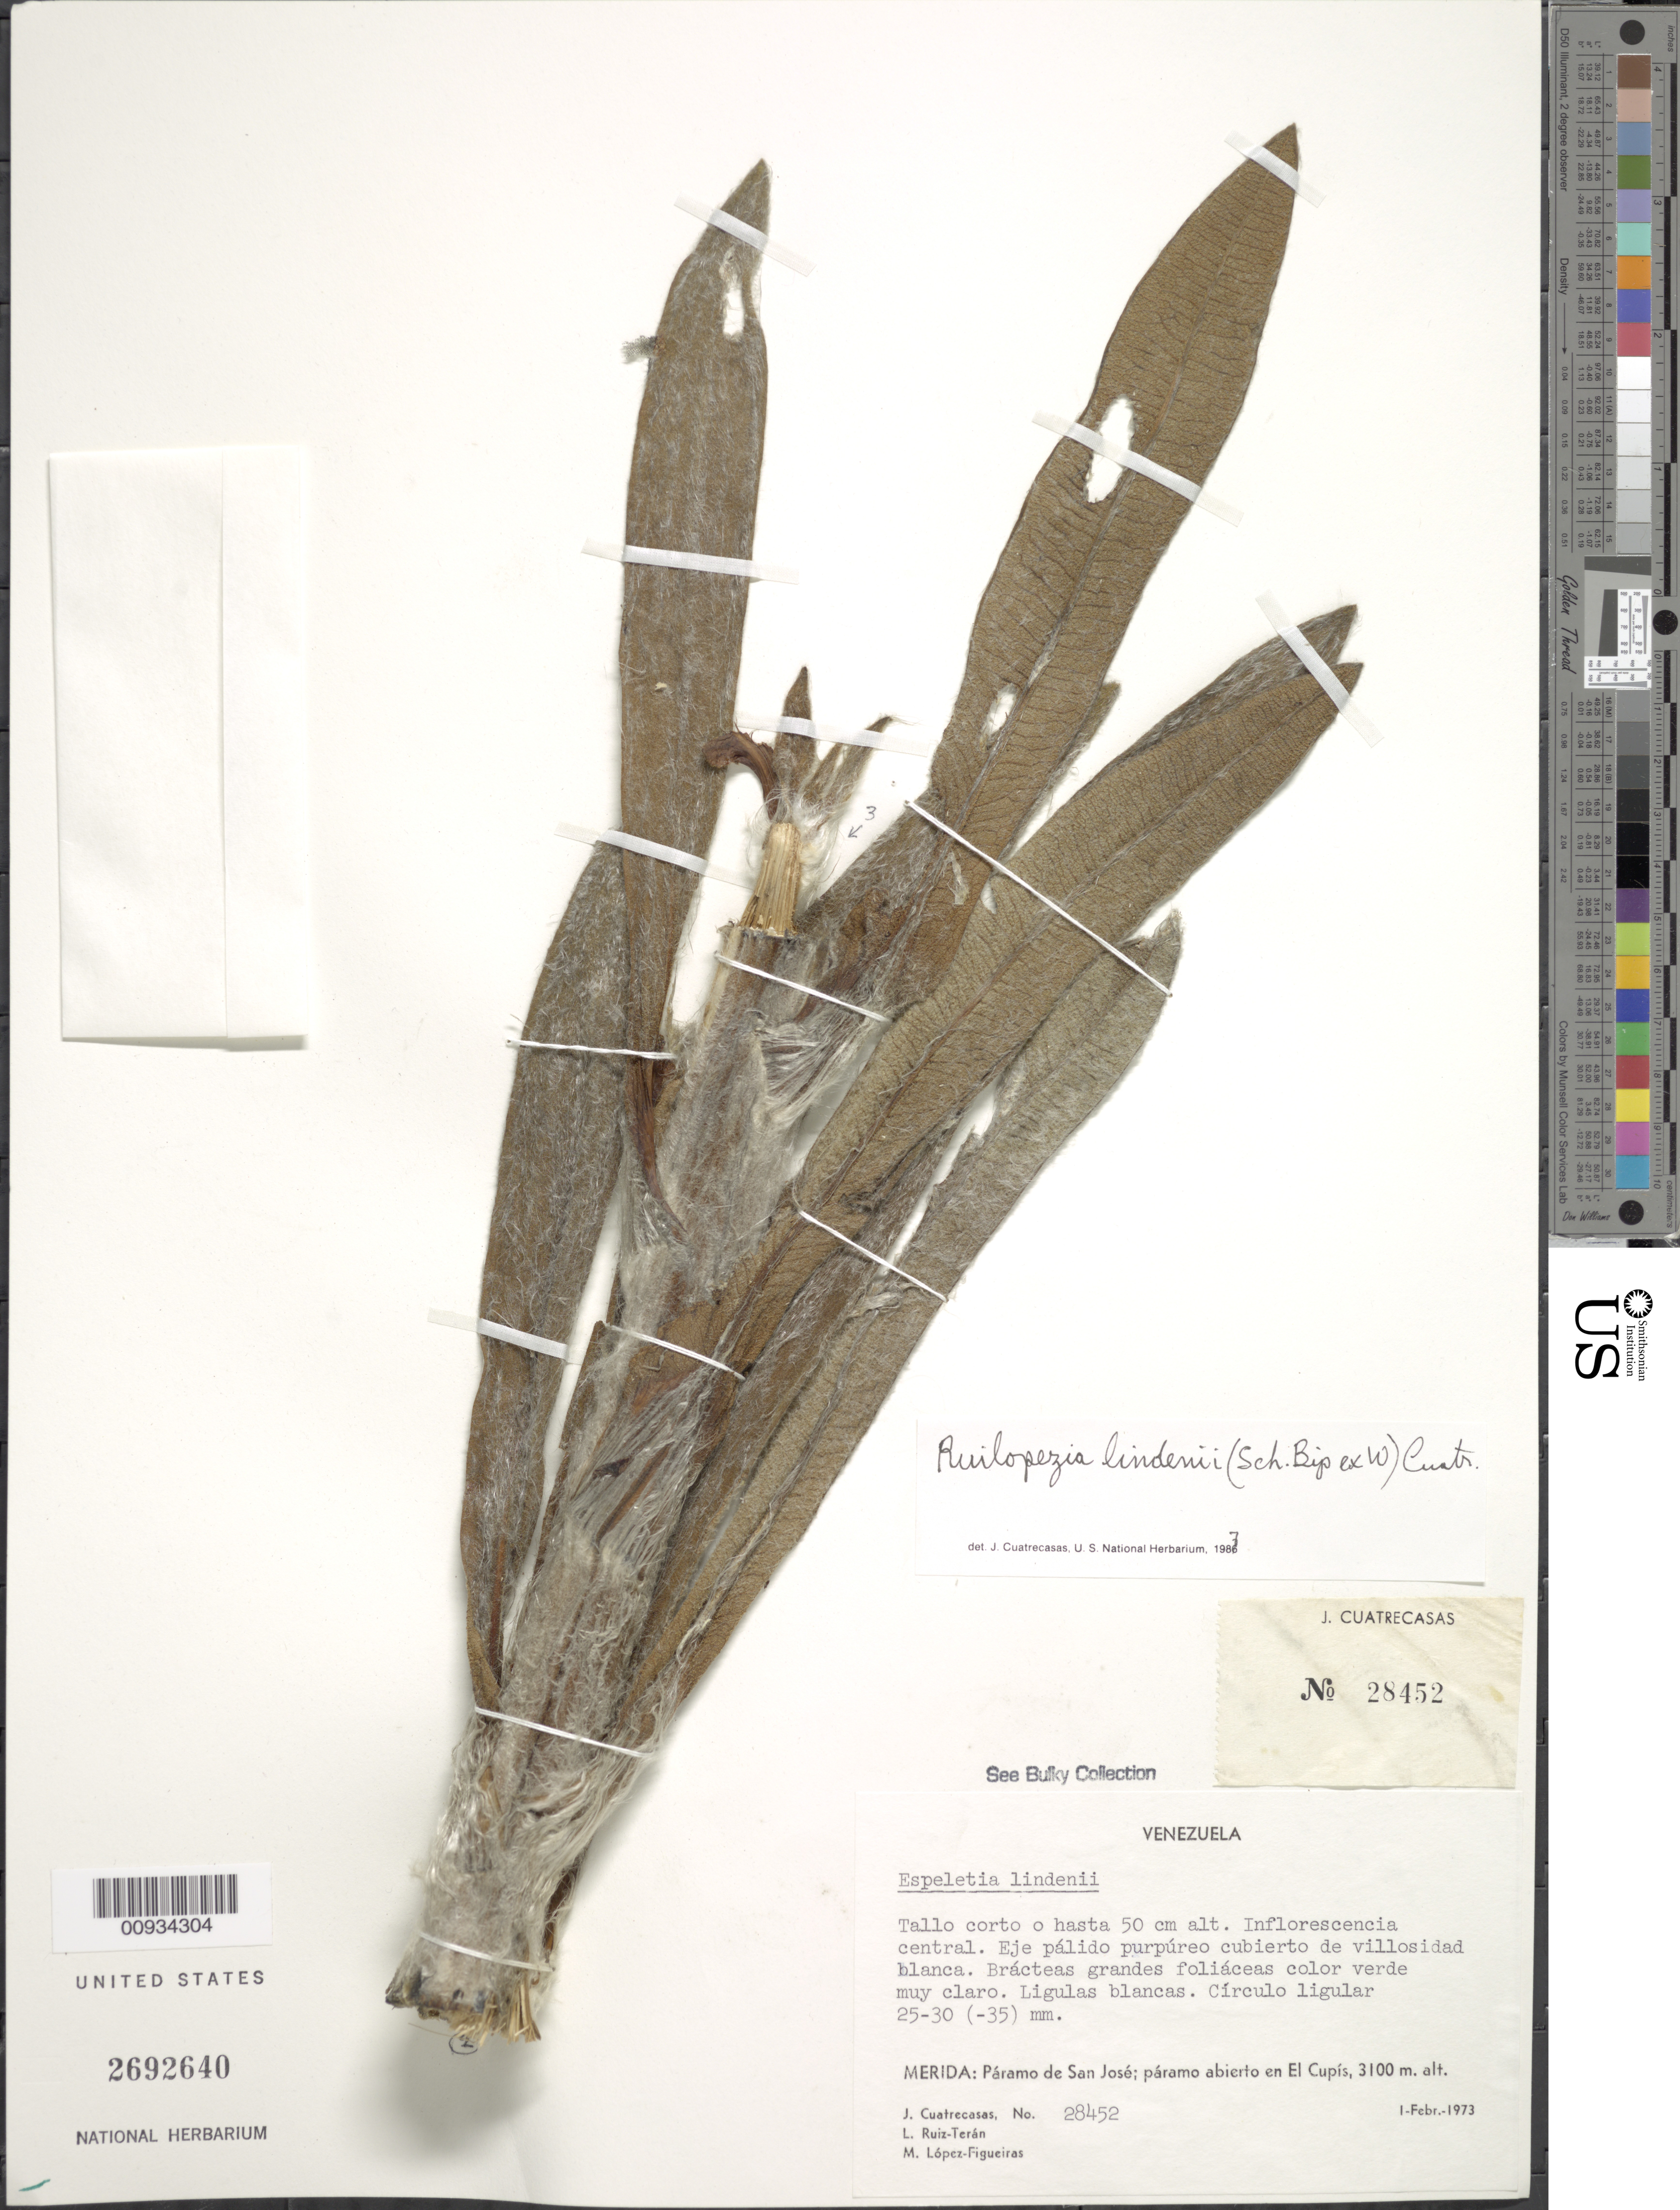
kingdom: Plantae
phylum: Tracheophyta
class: Magnoliopsida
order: Asterales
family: Asteraceae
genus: Ruilopezia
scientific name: Ruilopezia lindenii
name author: (Sch. Bip. ex Wedd.) Cuatrec.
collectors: J. Cuatrecasas, L. E. Ruíz-Terán & M. López Figueiras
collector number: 28452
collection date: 1973-02-01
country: Venezuela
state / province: Mérida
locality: Paramo de San Jose, paramo abierto en El Cupis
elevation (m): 3100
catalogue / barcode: US 2692640